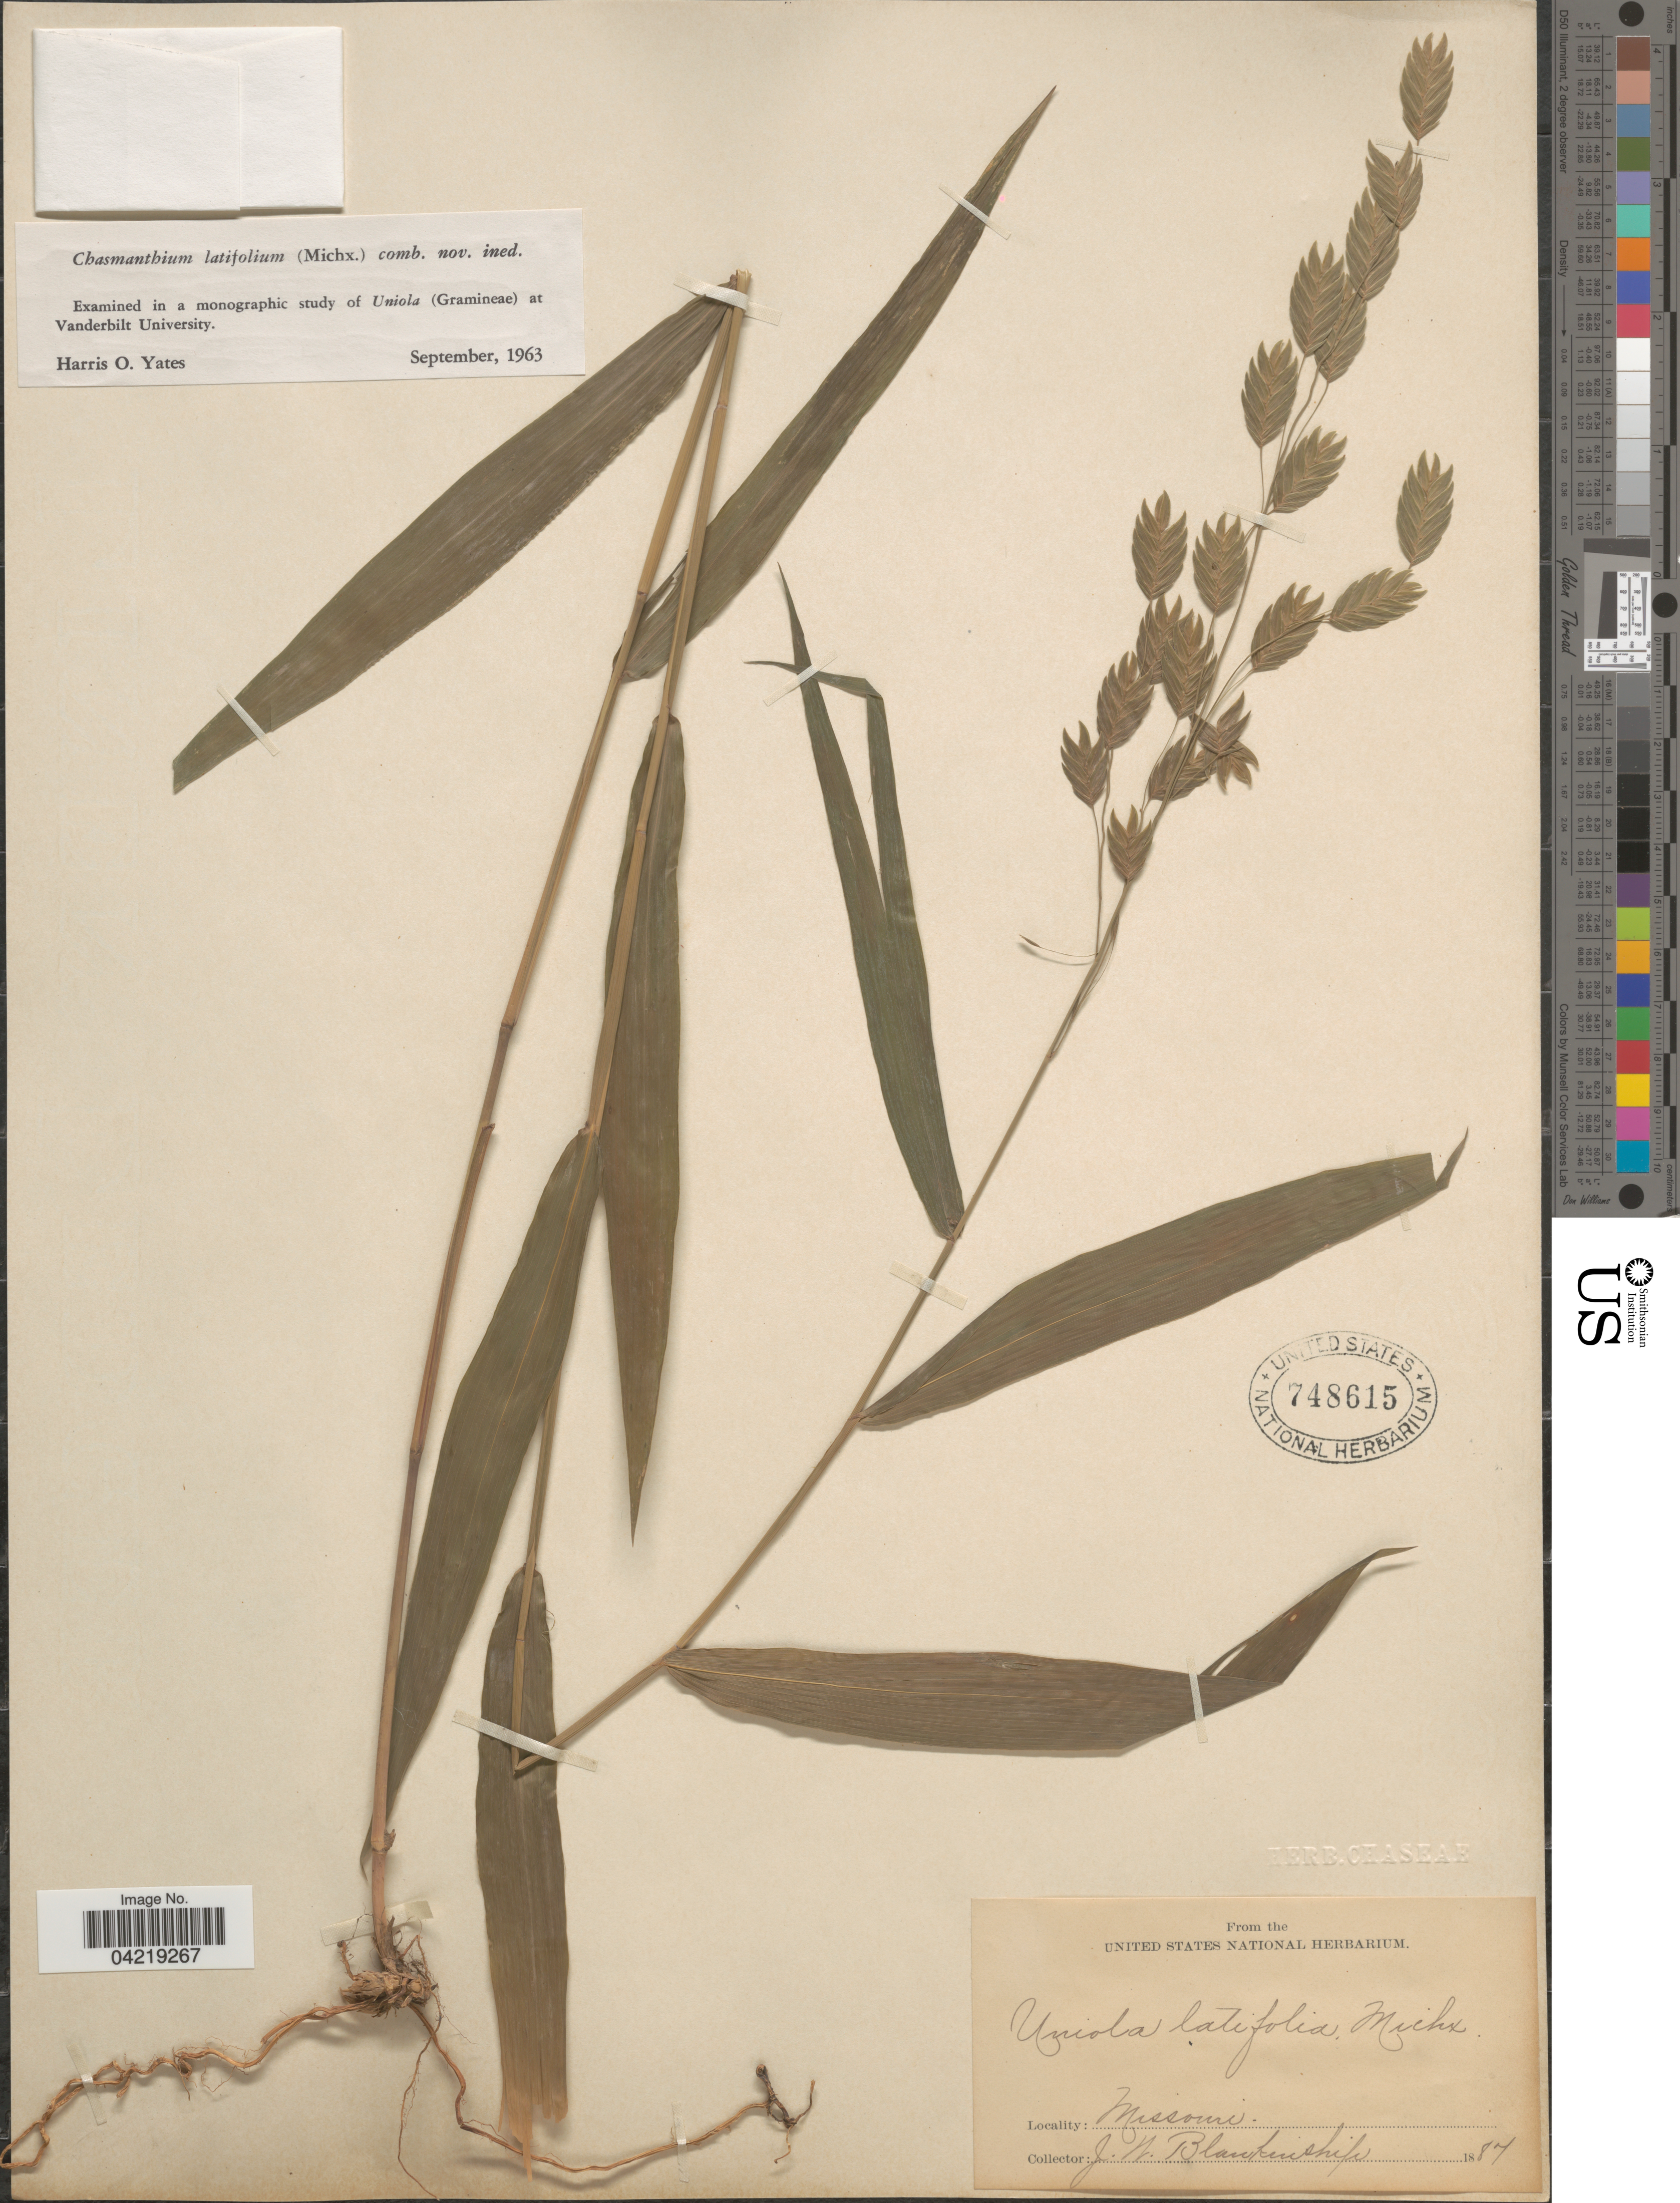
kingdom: Plantae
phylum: Tracheophyta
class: Liliopsida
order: Poales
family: Poaceae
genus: Chasmanthium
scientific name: Chasmanthium latifolium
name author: (Michx.) H.O. Yates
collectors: J. W. Blankinship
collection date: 1887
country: United States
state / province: Missouri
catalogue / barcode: US 748615